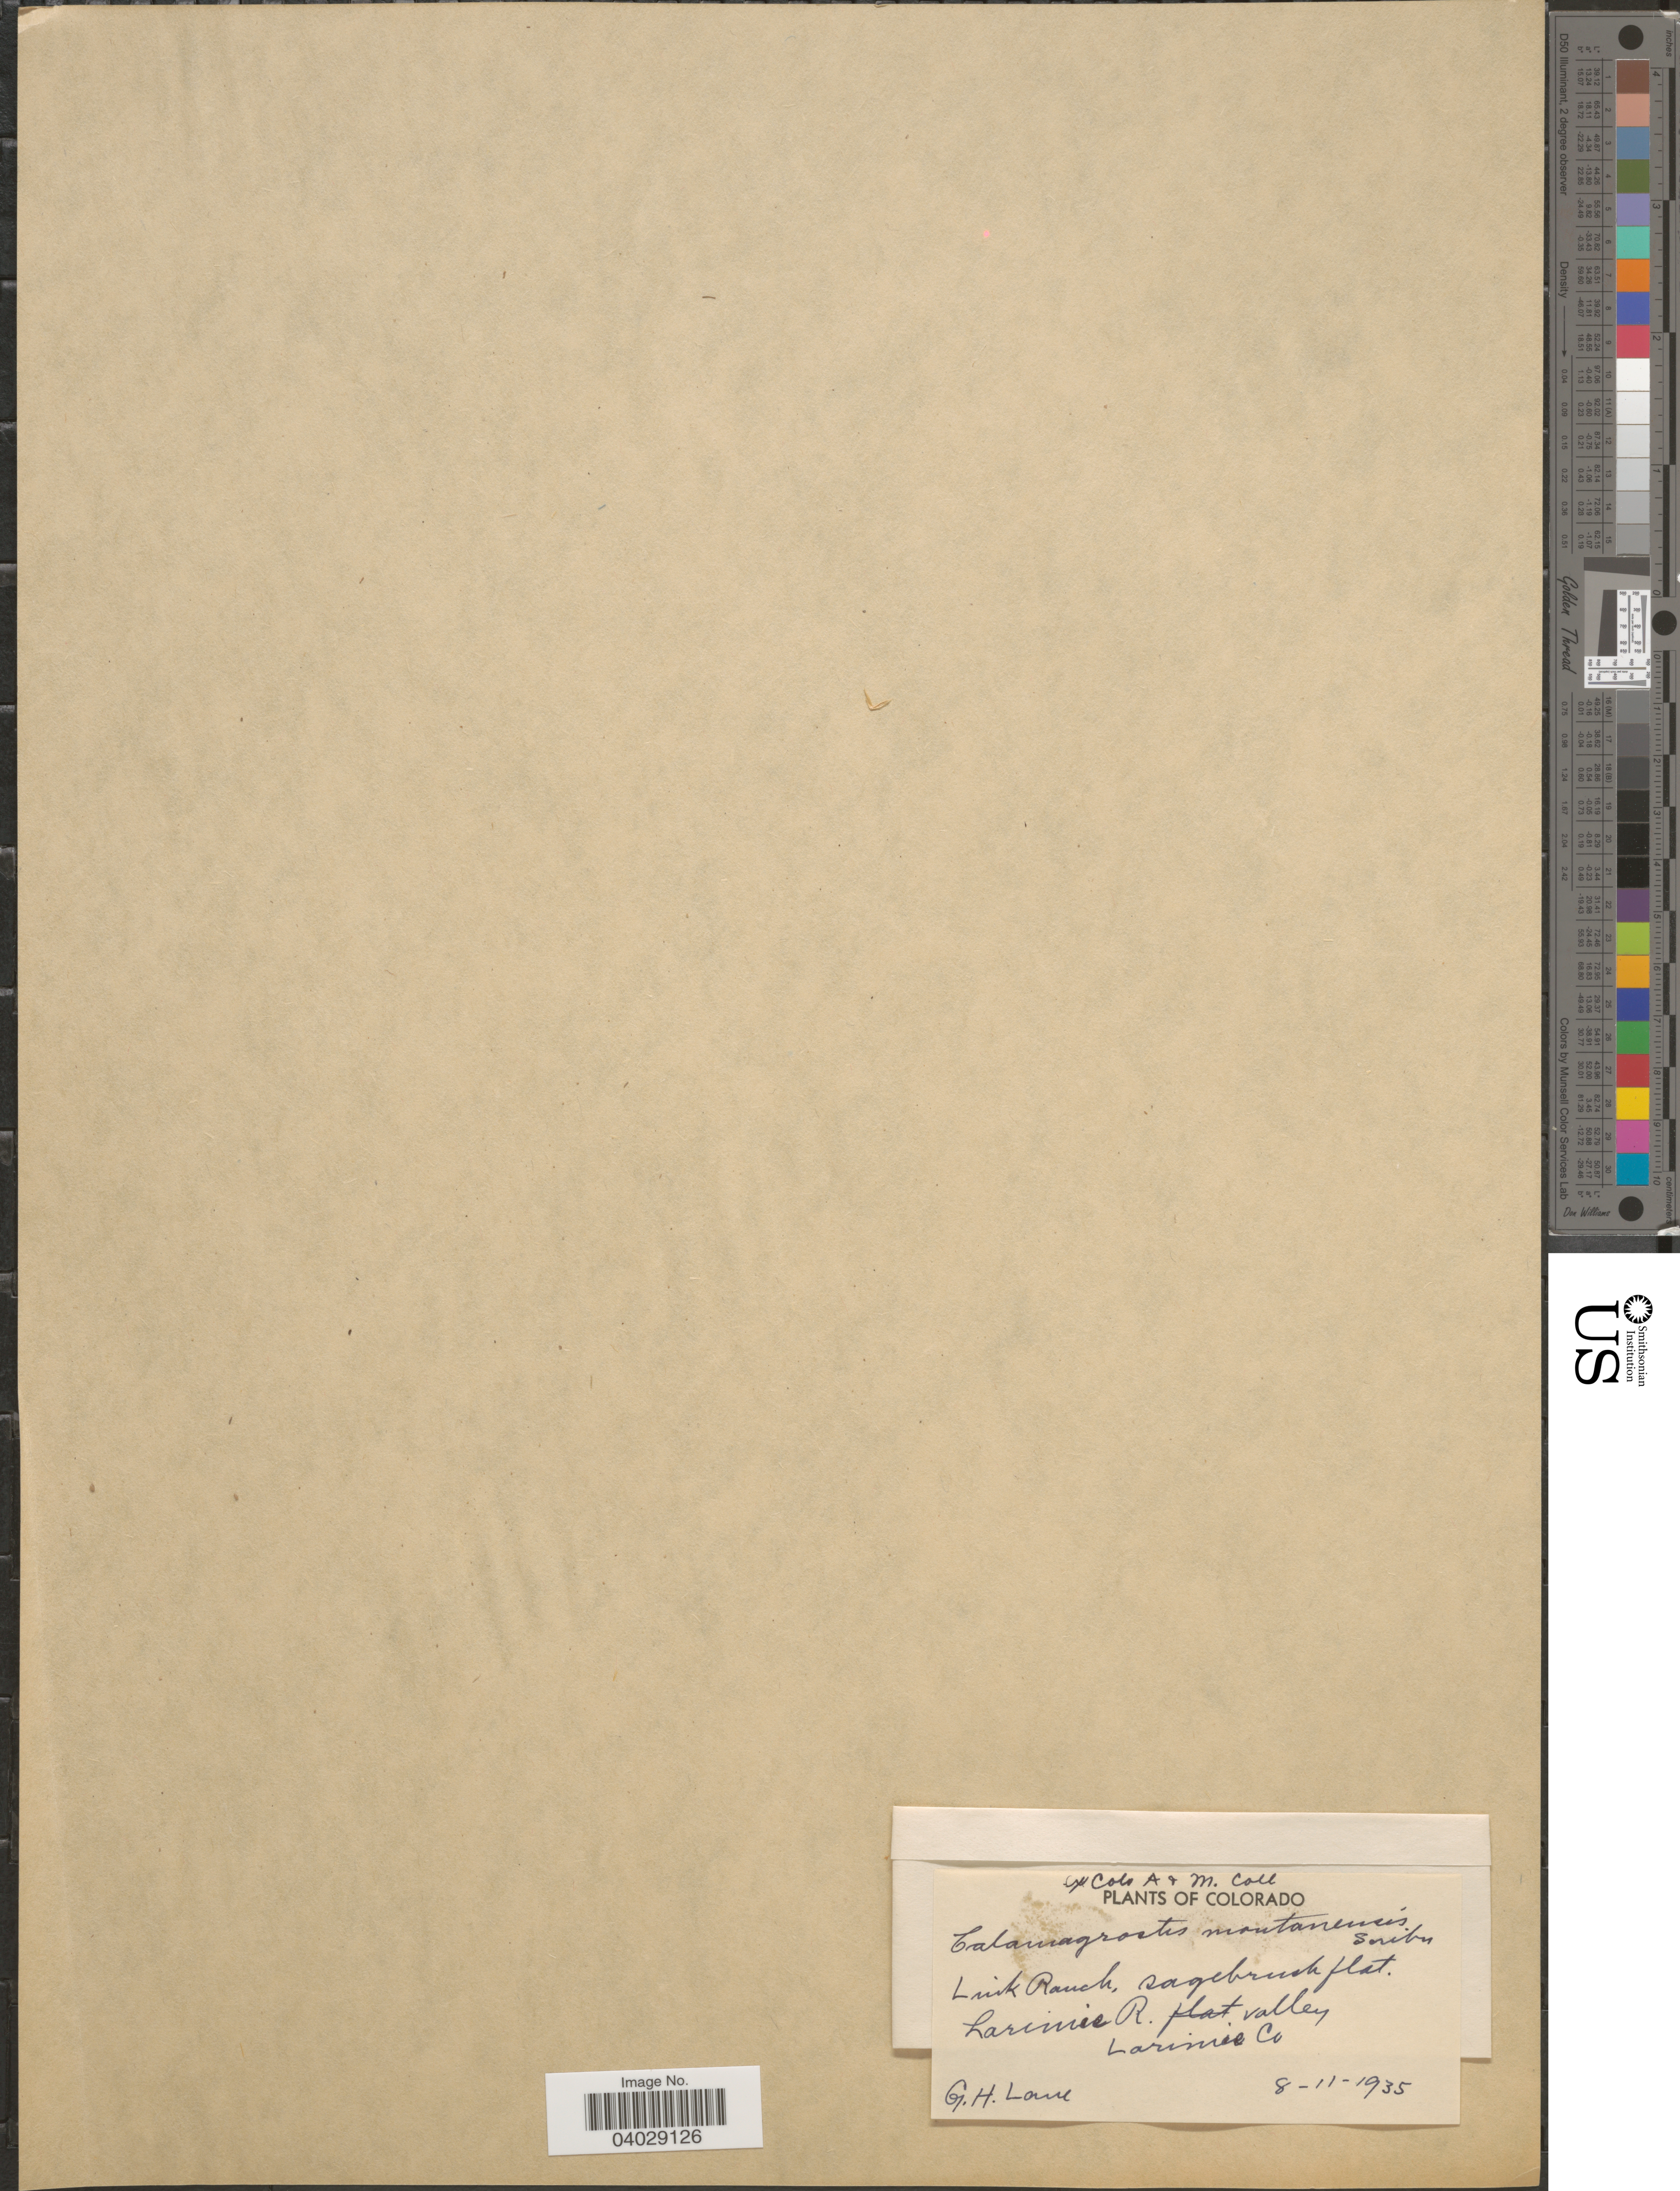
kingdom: Plantae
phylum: Tracheophyta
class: Liliopsida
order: Poales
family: Poaceae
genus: Calamagrostis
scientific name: Calamagrostis montanensis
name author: Scribn. ex Vasey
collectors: G. Lane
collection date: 1935-08-11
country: United States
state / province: Colorado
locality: Link Ranch, sagebrush flat. Larimie R. flat valley. Larimie Co.